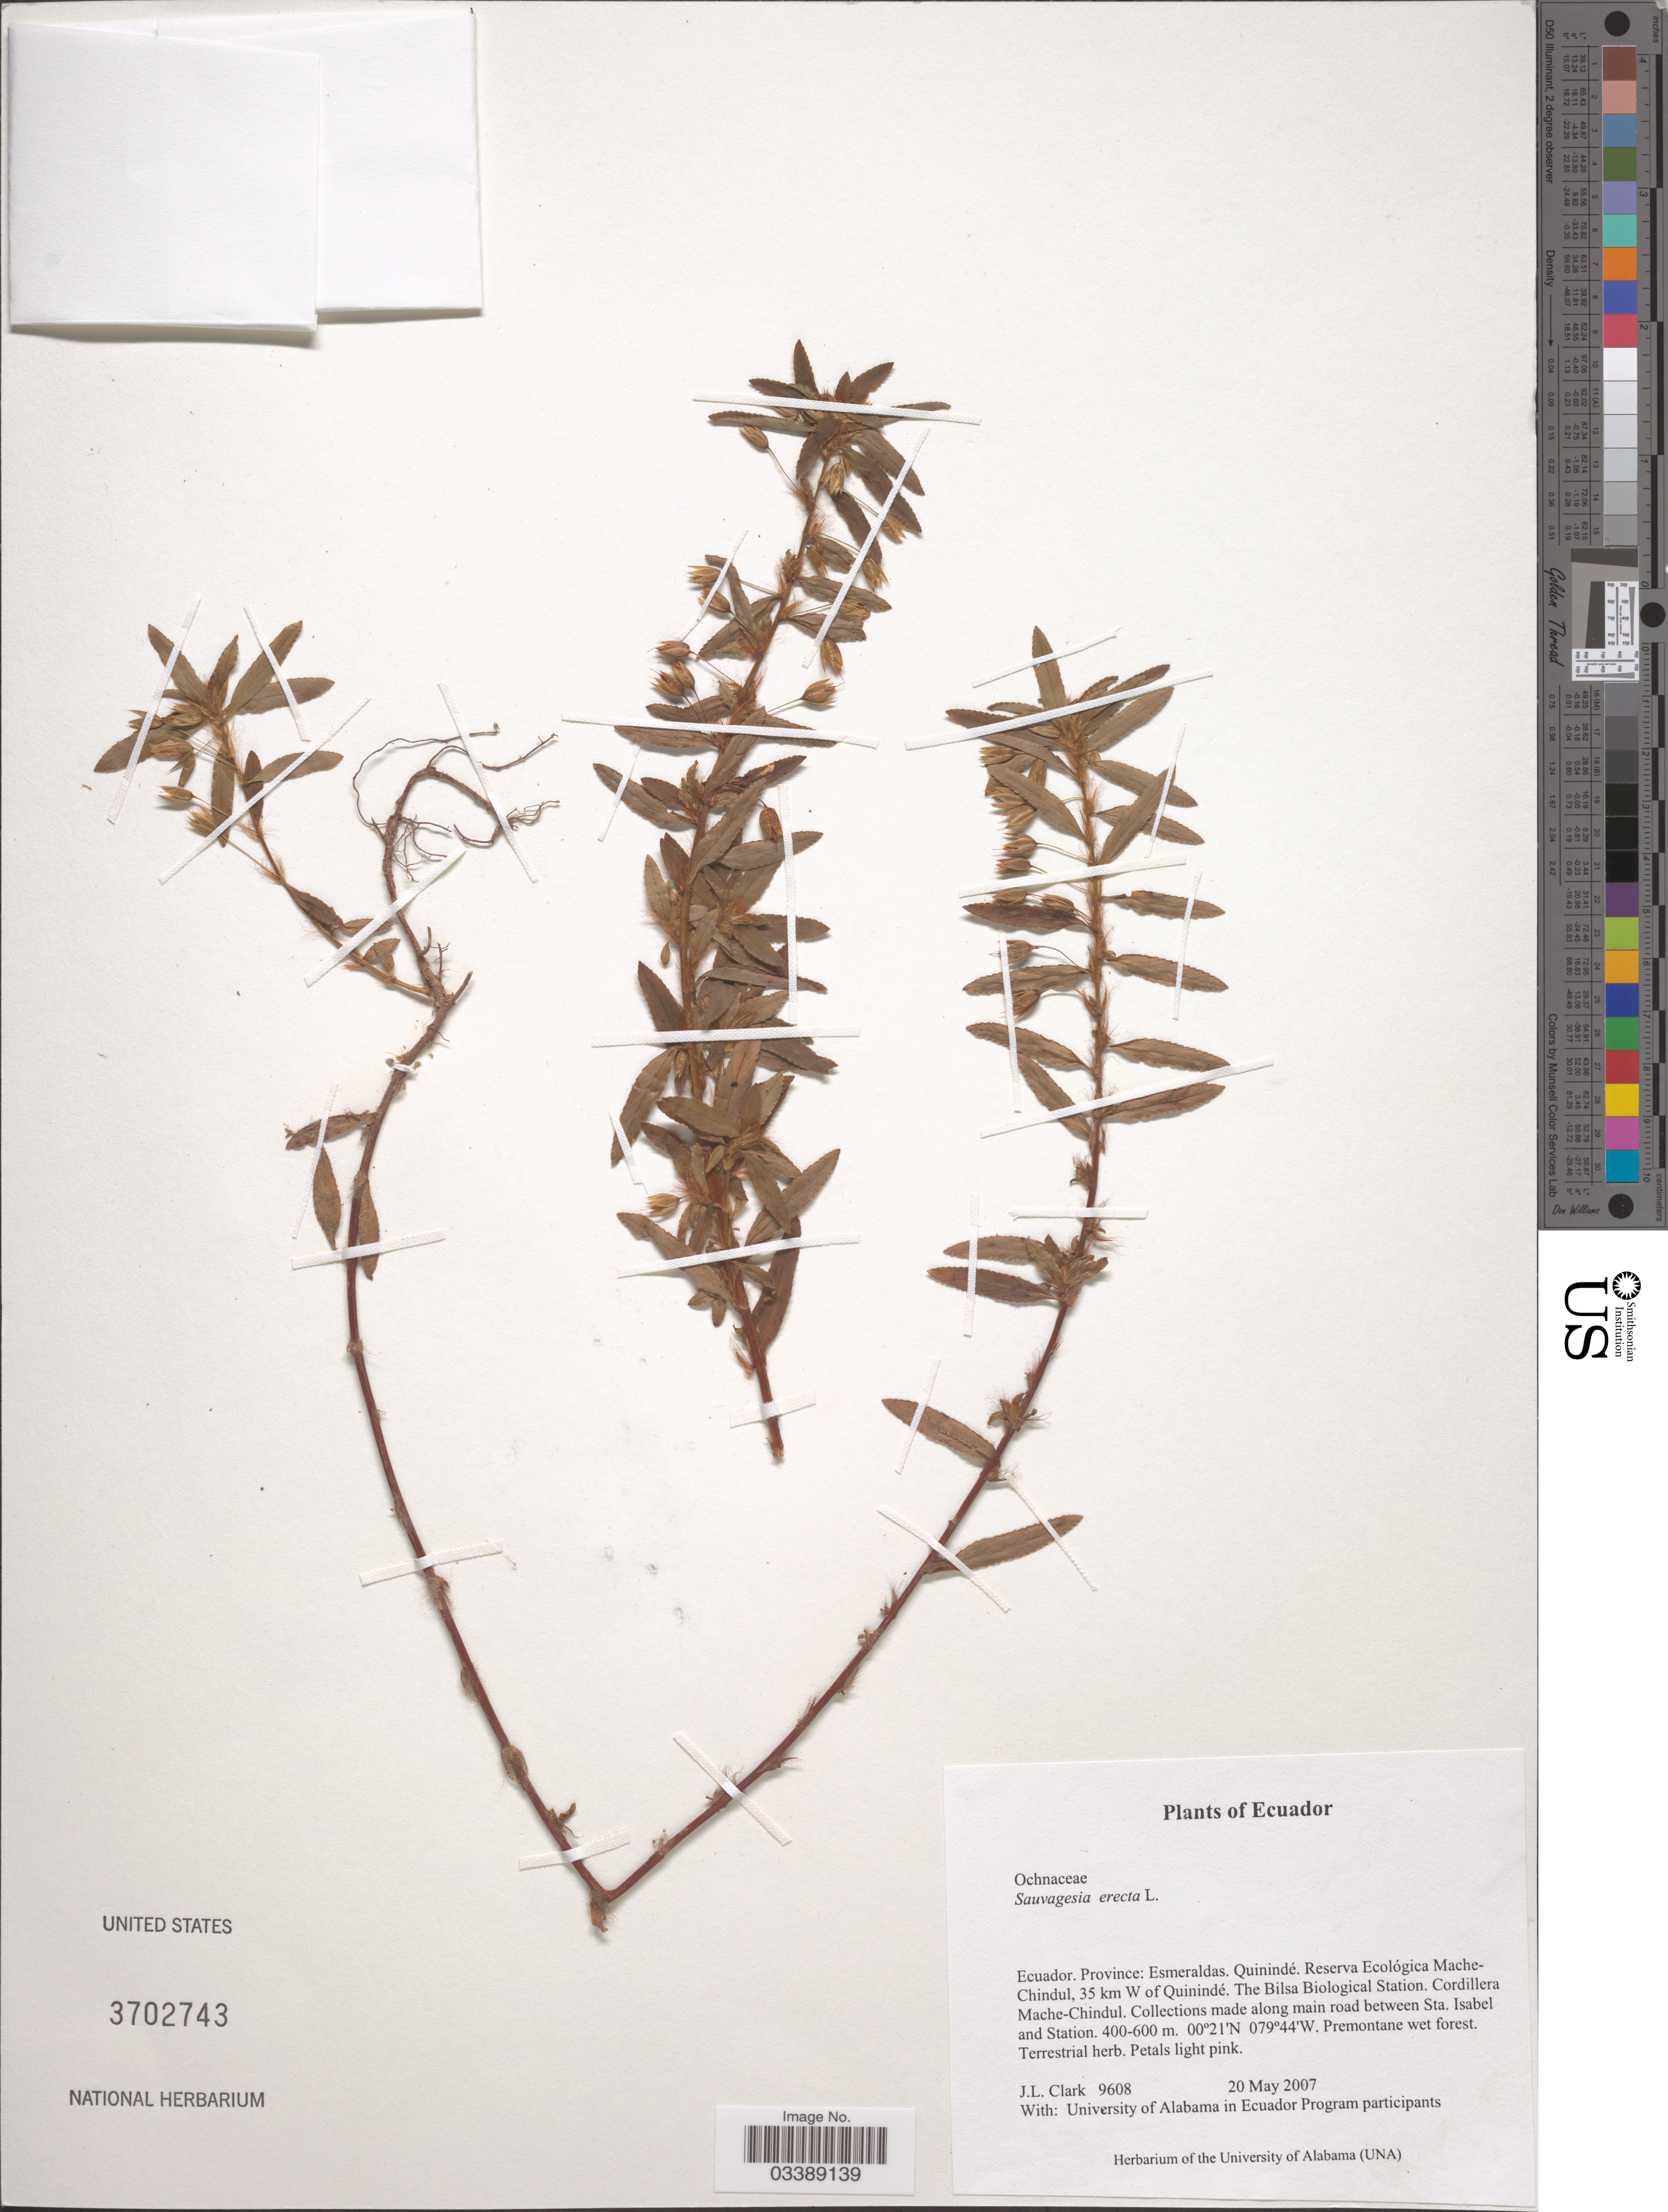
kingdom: Plantae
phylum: Tracheophyta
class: Magnoliopsida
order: Malpighiales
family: Ochnaceae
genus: Sauvagesia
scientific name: Sauvagesia erecta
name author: L.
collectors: J. L. Clark & University of Alabama in Ecuador Program participants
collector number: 9608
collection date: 2007-05-20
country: Ecuador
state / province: Esmeraldas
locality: Quinindé. Reserva Ecológica Mache-Chindul, 35 km W of Quinindé. The Bilsa Biological Station. Cordillera Mache-Chindul. Along main road between Sta. Isabel and Station.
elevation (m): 400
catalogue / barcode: US 3702743